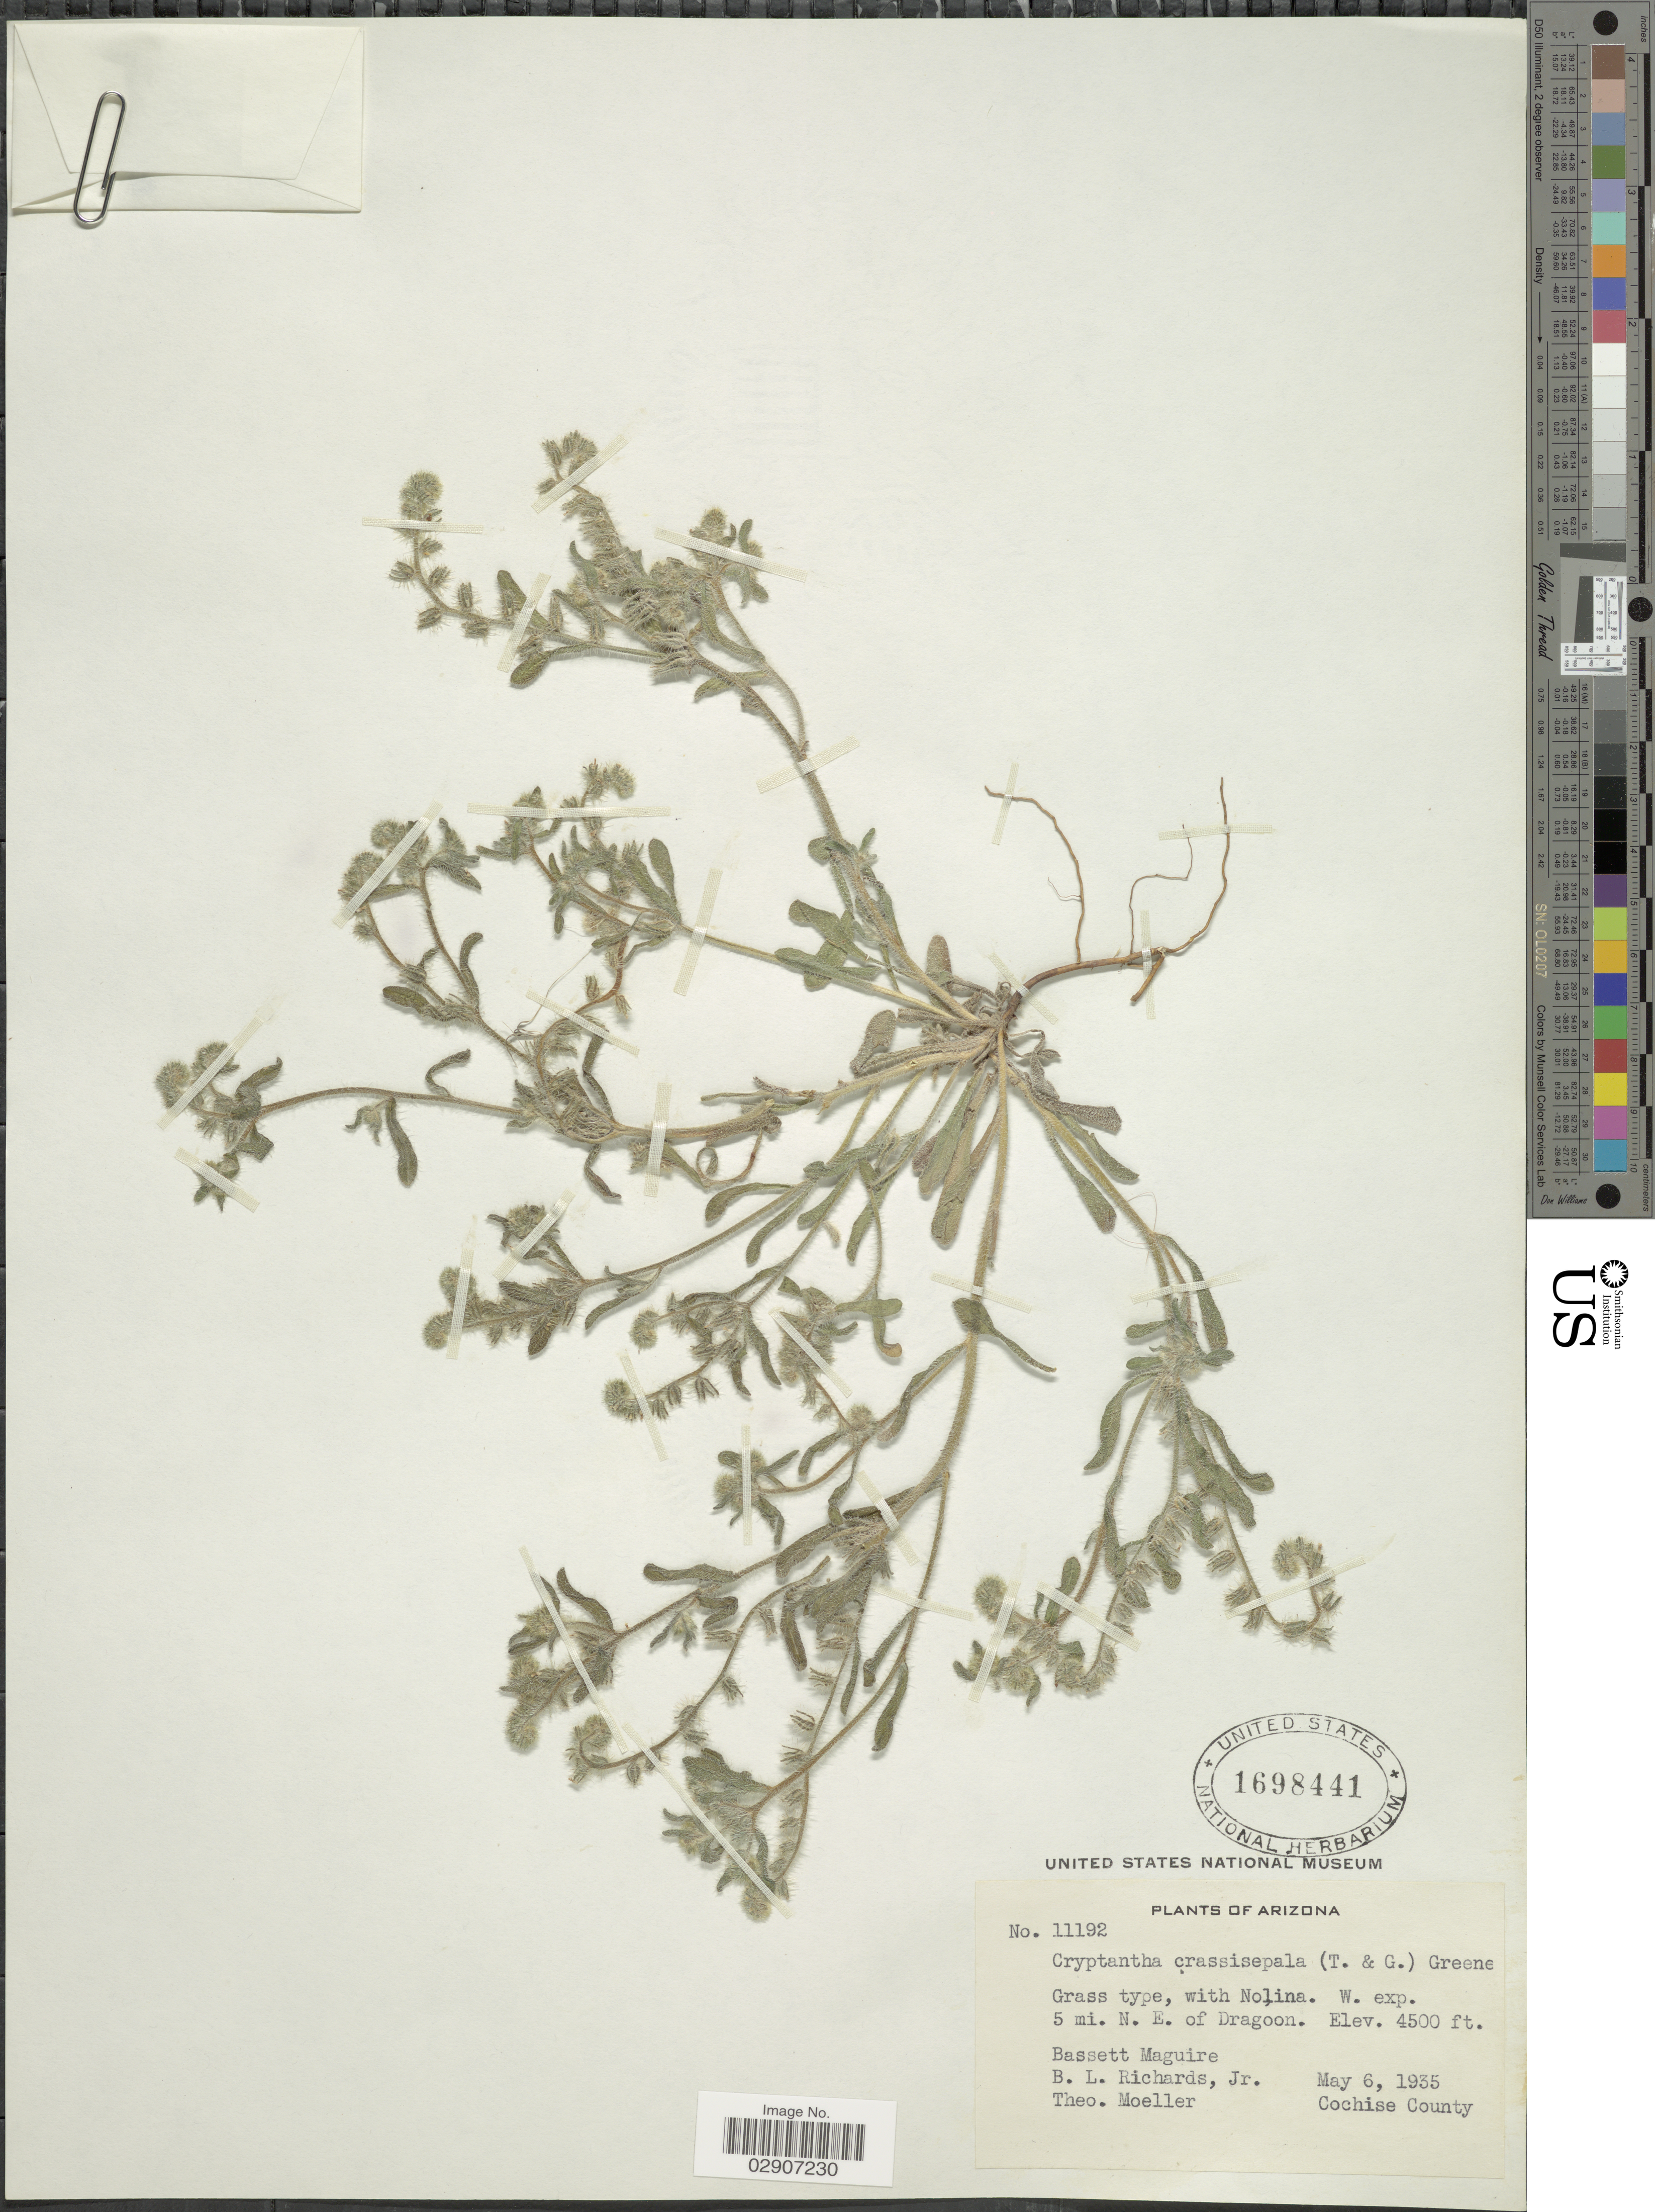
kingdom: Plantae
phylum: Tracheophyta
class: Magnoliopsida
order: Boraginales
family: Boraginaceae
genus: Cryptantha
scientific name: Cryptantha crassisepala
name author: (Torr. & A. Gray) Greene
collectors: B. Maguire, B. Richards & T. Moeller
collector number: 11192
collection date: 1935-05-06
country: United States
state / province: Arizona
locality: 5 mi. N.E. of Dragoon.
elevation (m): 1372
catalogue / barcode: US 1698441